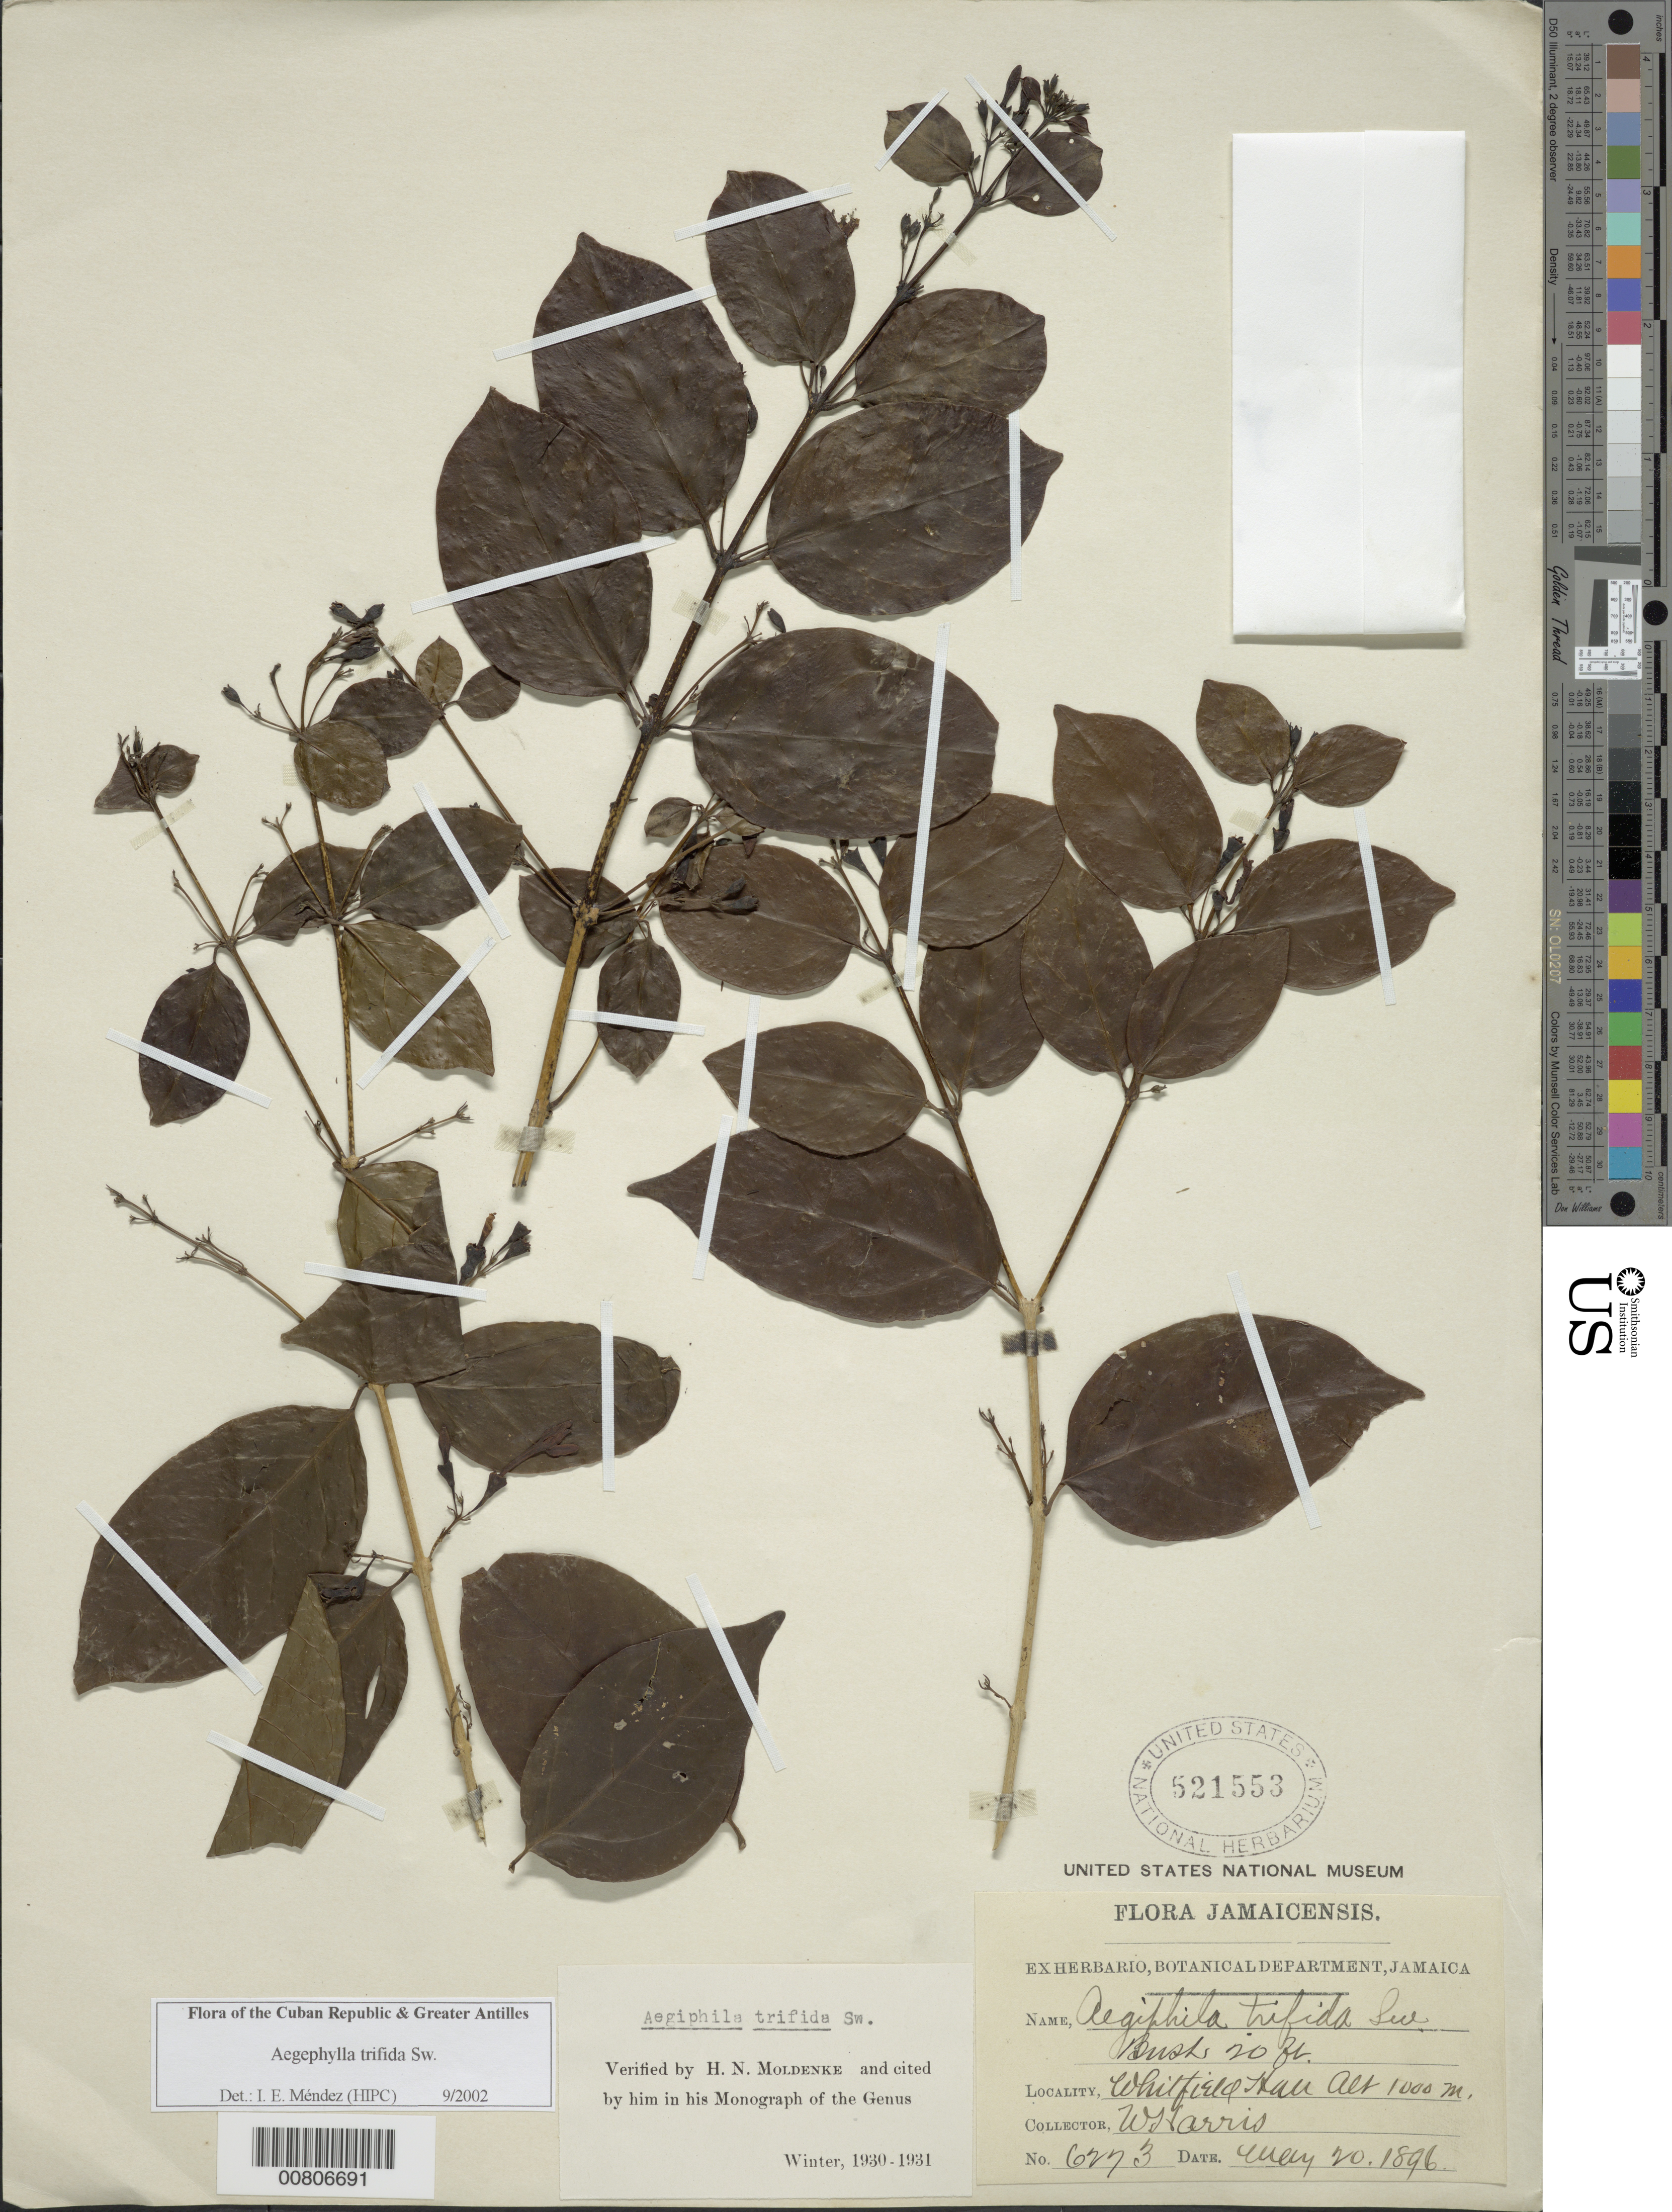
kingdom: Plantae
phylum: Tracheophyta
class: Magnoliopsida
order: Lamiales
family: Lamiaceae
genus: Aegiphila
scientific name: Aegiphila trifida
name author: Sw.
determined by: Méndez, Isidro E., (HIPC)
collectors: W. H. Harris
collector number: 6273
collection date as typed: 20 May 1896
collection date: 1896-05-20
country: Jamaica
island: Jamaica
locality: Whitefield Hall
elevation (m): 1000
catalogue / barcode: US 521553